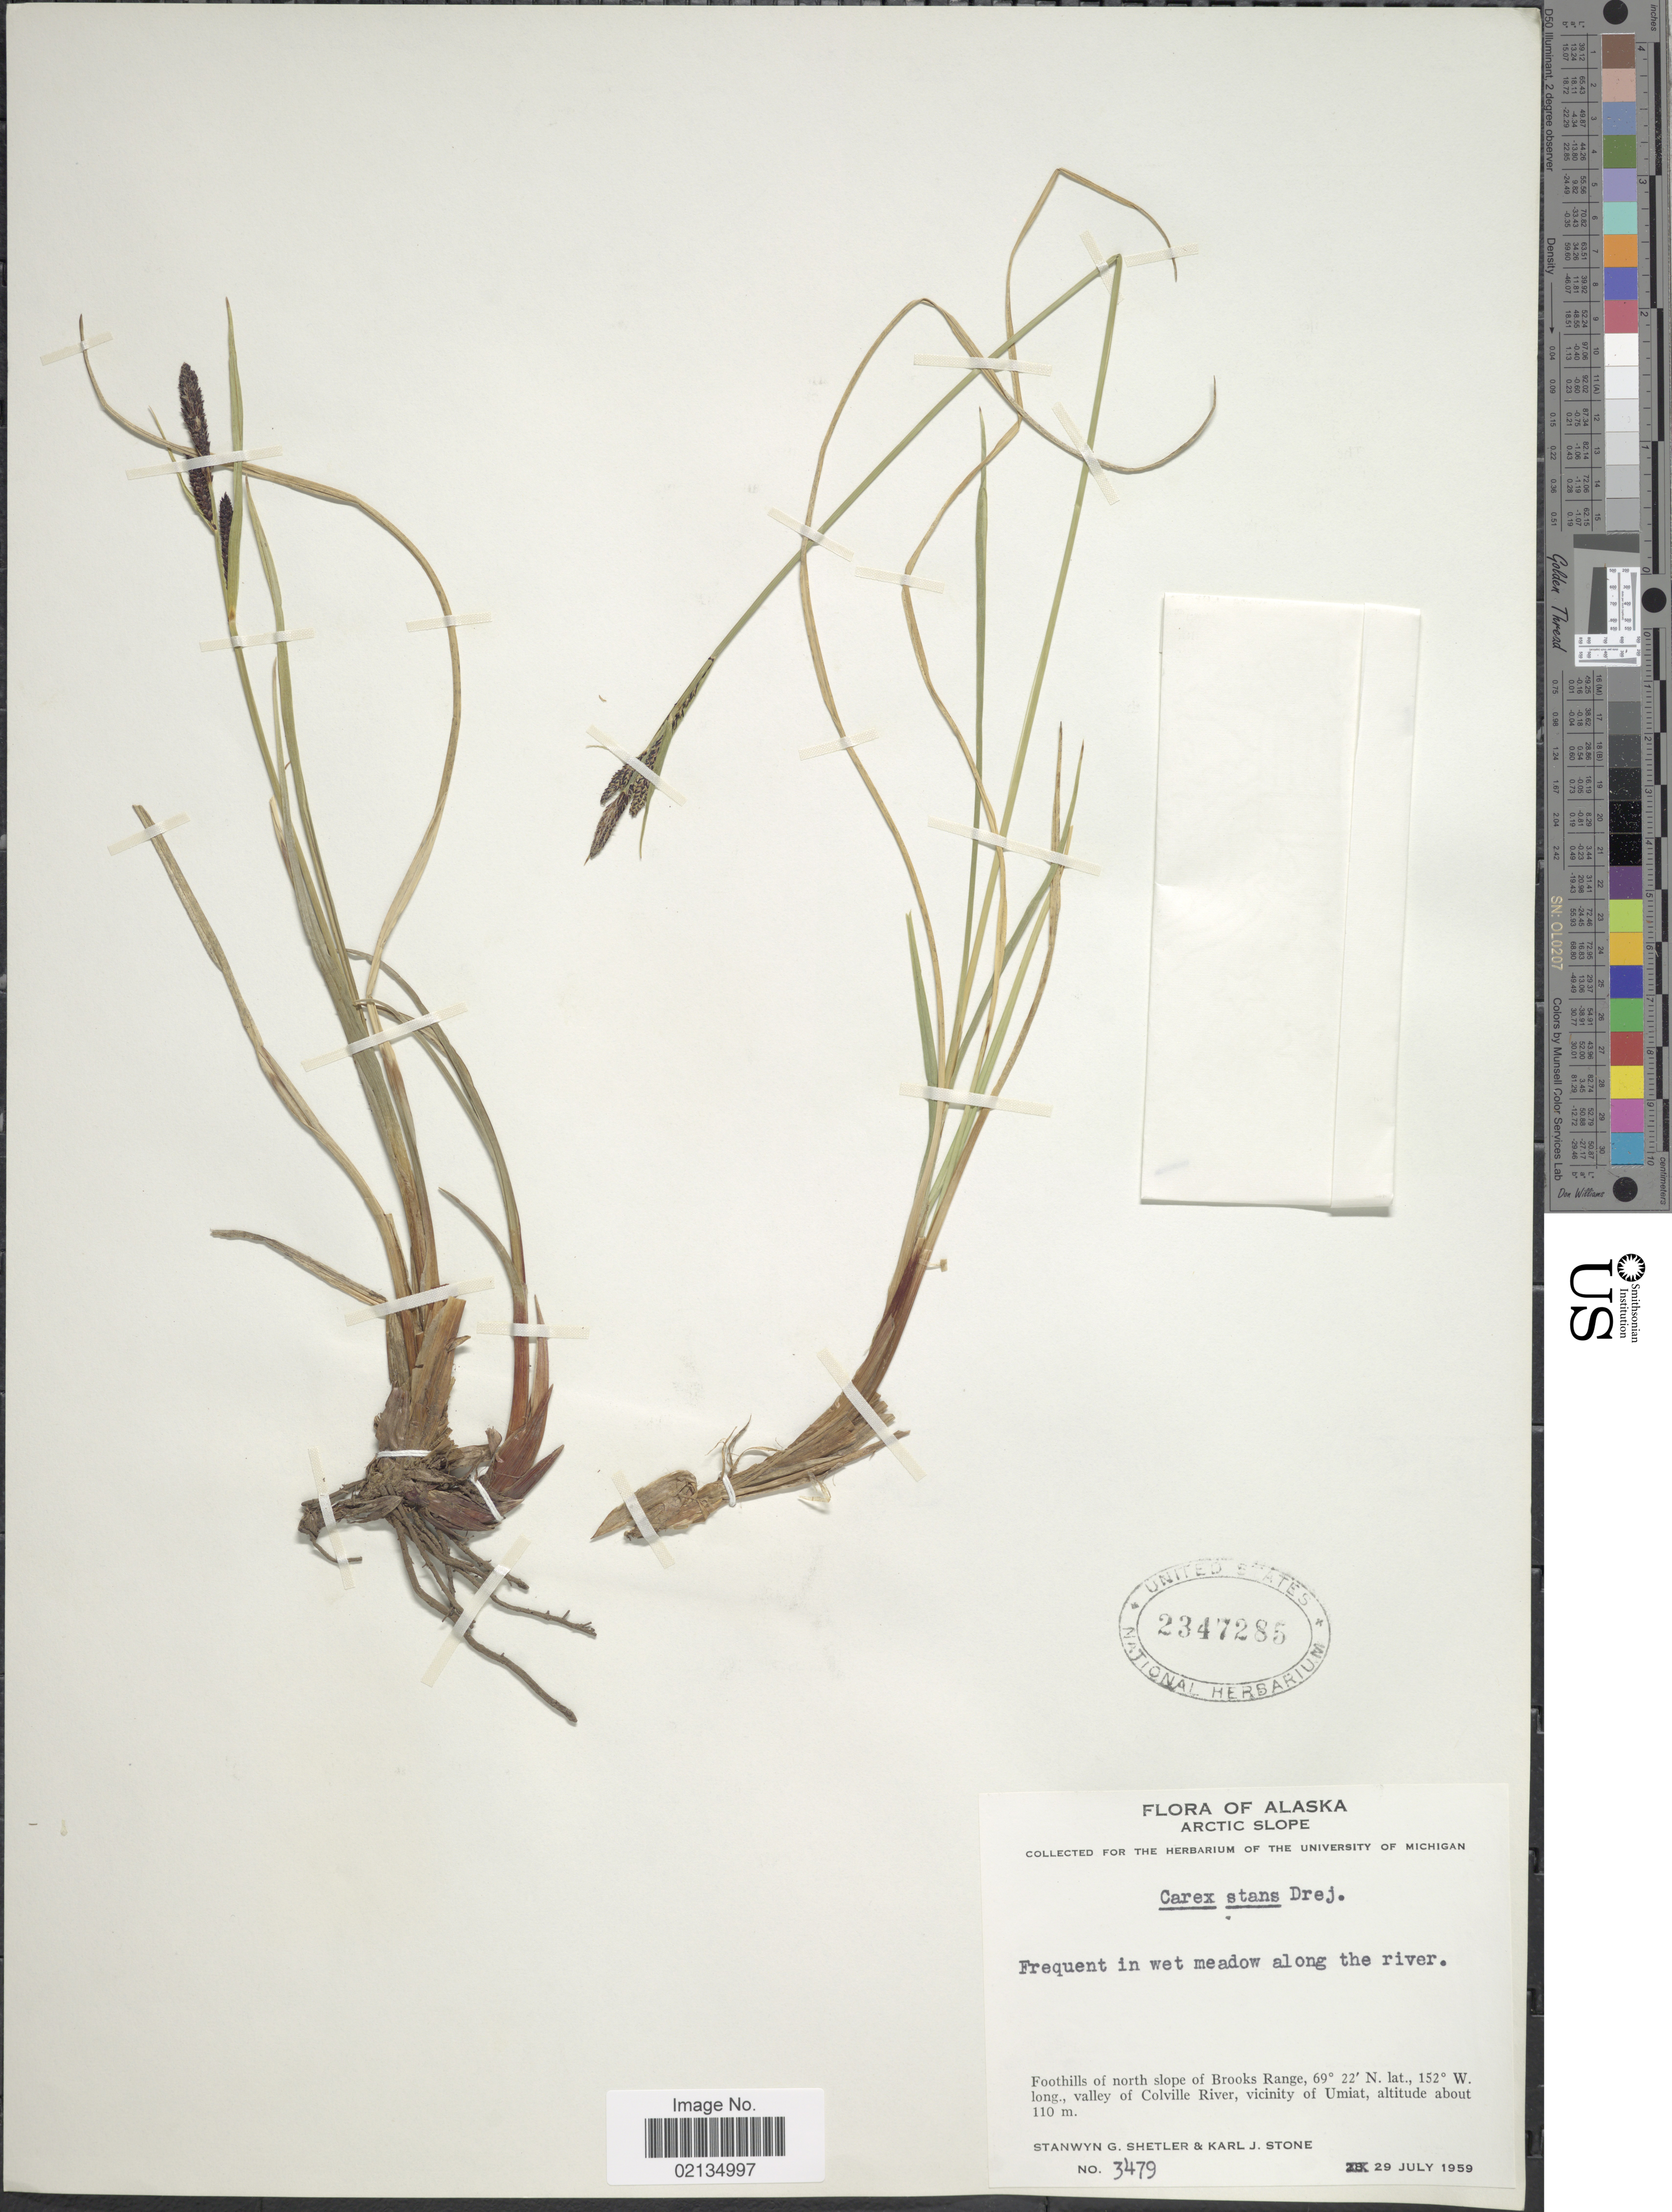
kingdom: Plantae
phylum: Tracheophyta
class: Liliopsida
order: Poales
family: Cyperaceae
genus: Carex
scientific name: Carex aquatilis var. minor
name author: Boott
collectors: S. Shetler & K. J. Stone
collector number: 3479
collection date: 1959-07-29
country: United States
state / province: Alaska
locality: Alaska, Arctic. Foothills of north slope of Brooks Range, valley of Colville River, vicinity of Umiat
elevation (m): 110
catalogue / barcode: US 2347285